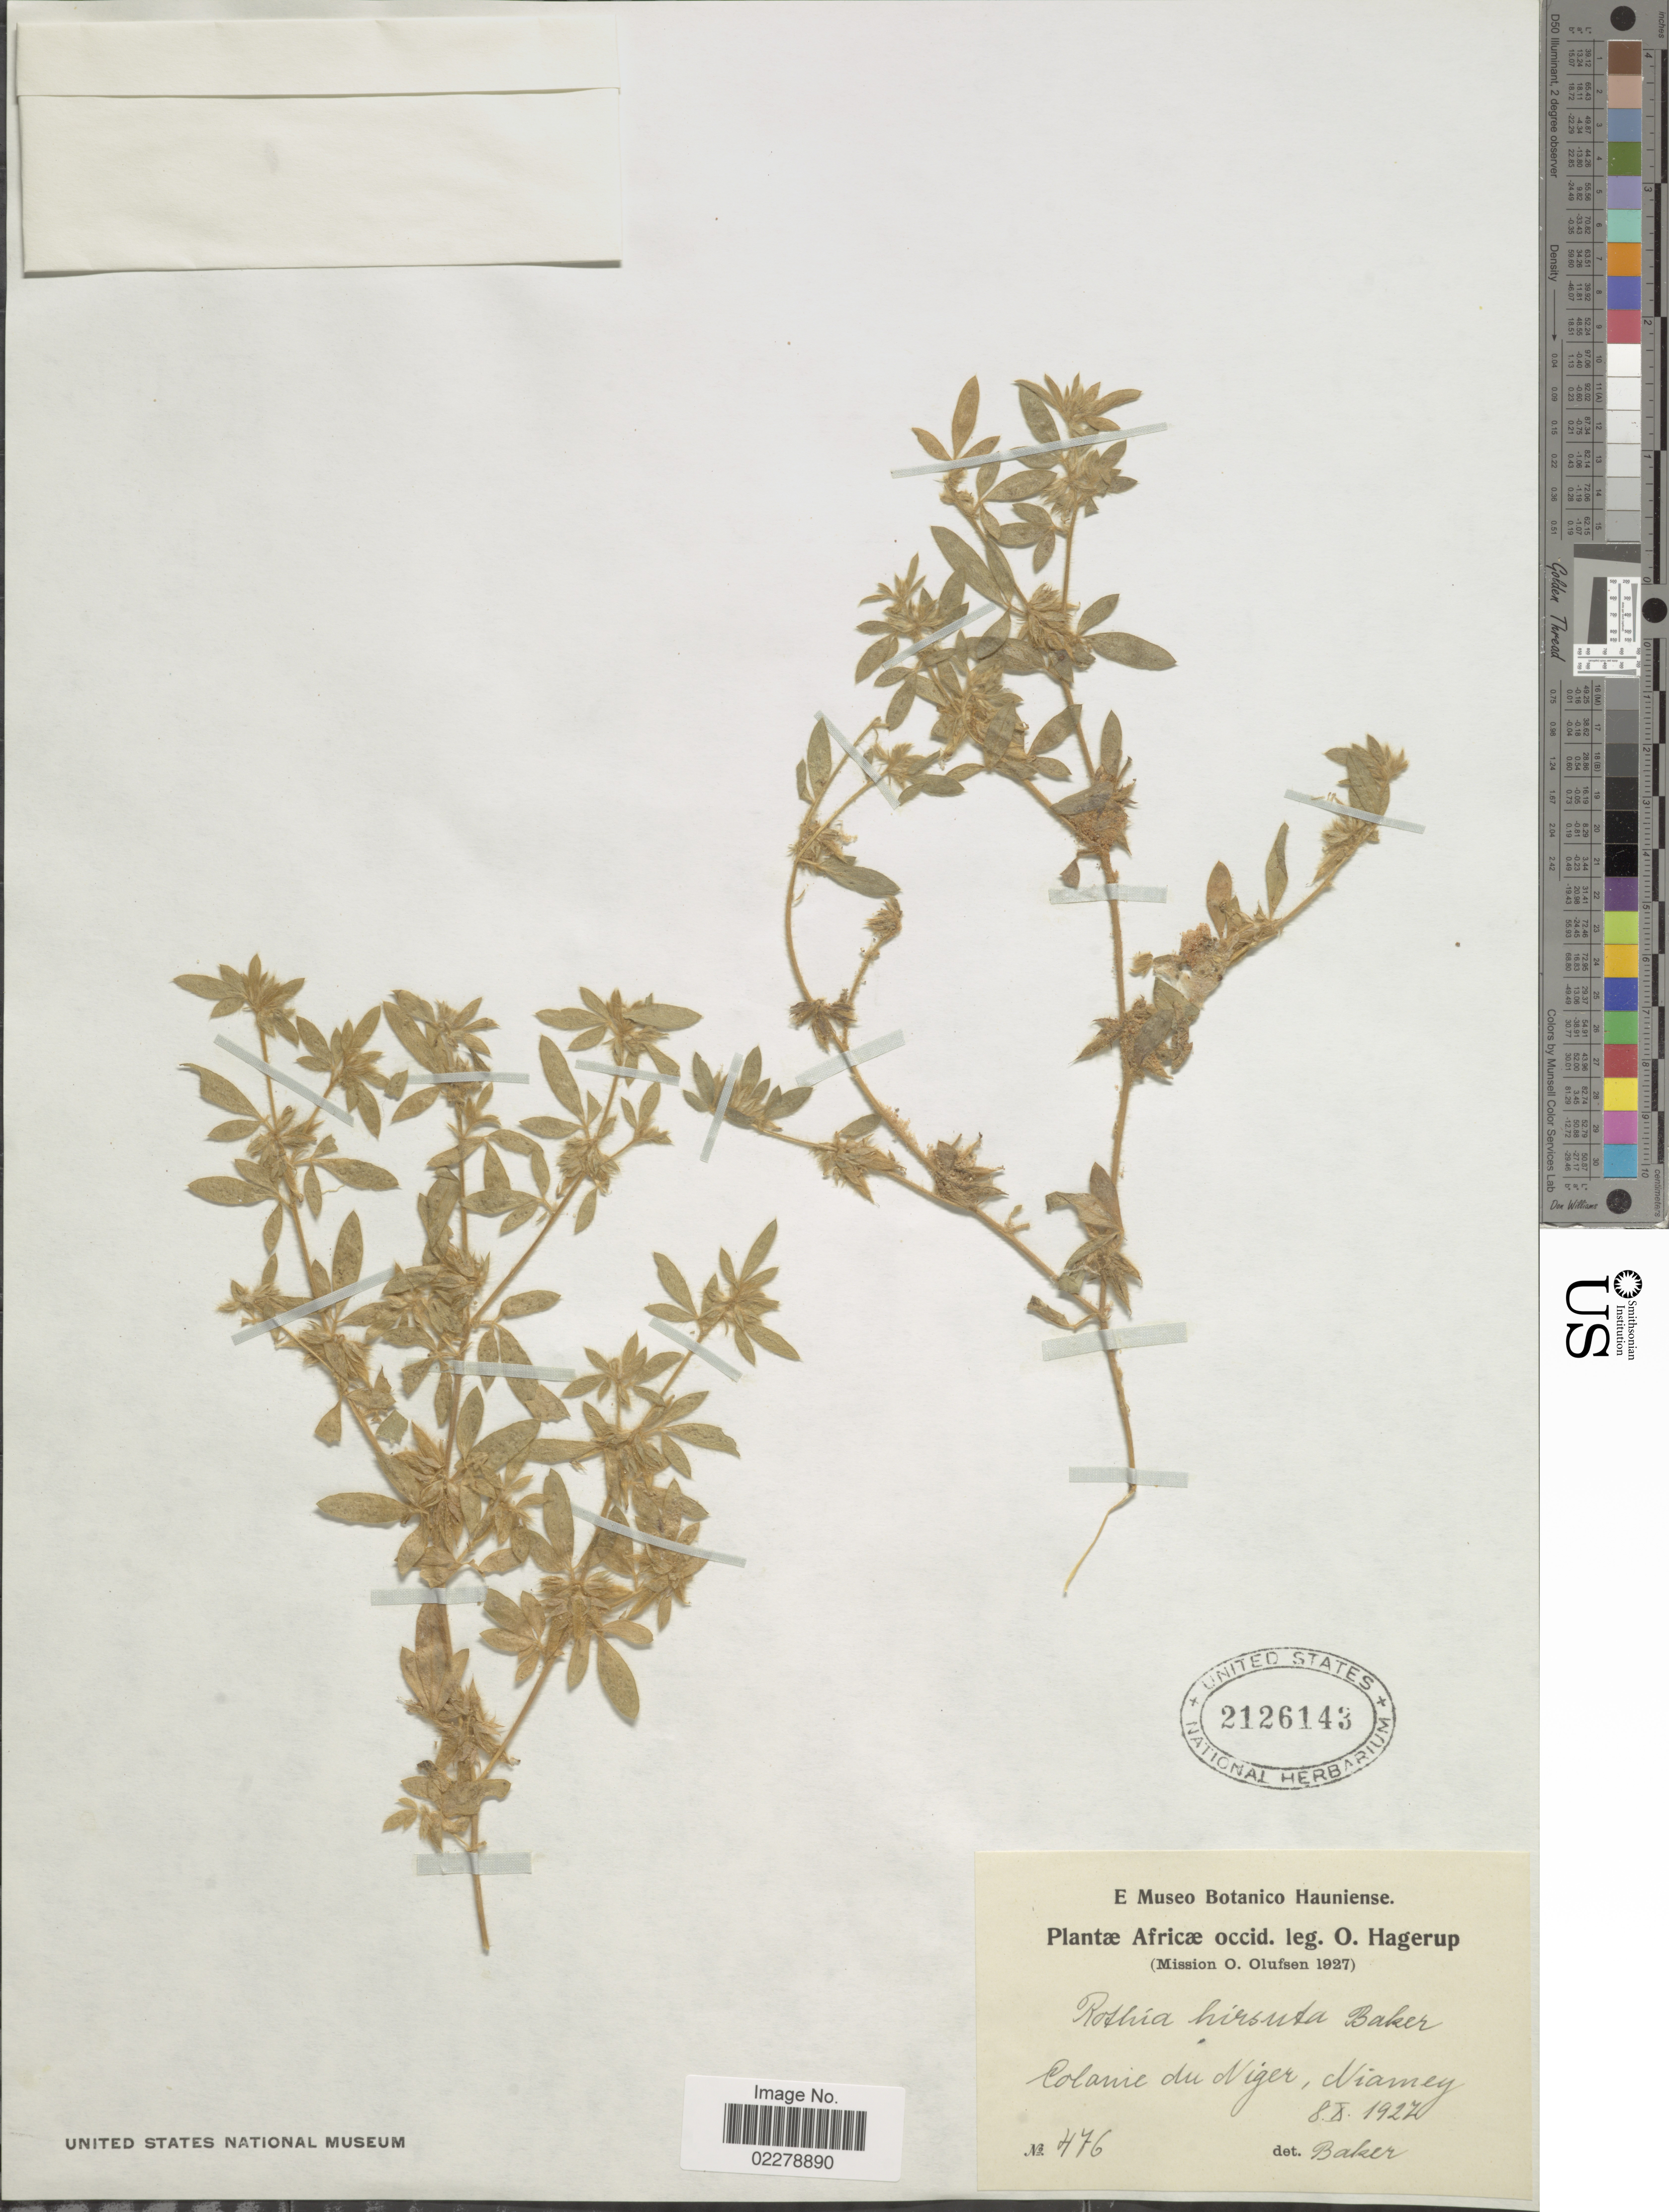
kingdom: Plantae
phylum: Tracheophyta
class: Magnoliopsida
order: Fabales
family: Fabaceae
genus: Rothia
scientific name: Rothia hirsuta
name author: (Guill. & Baker) Baker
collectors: O. Hagerup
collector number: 476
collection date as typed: Transcribed d/m/y: 8/10/27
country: Niger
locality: Africæ occid. Colanie du Niger, Niamey.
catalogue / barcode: US 2126143